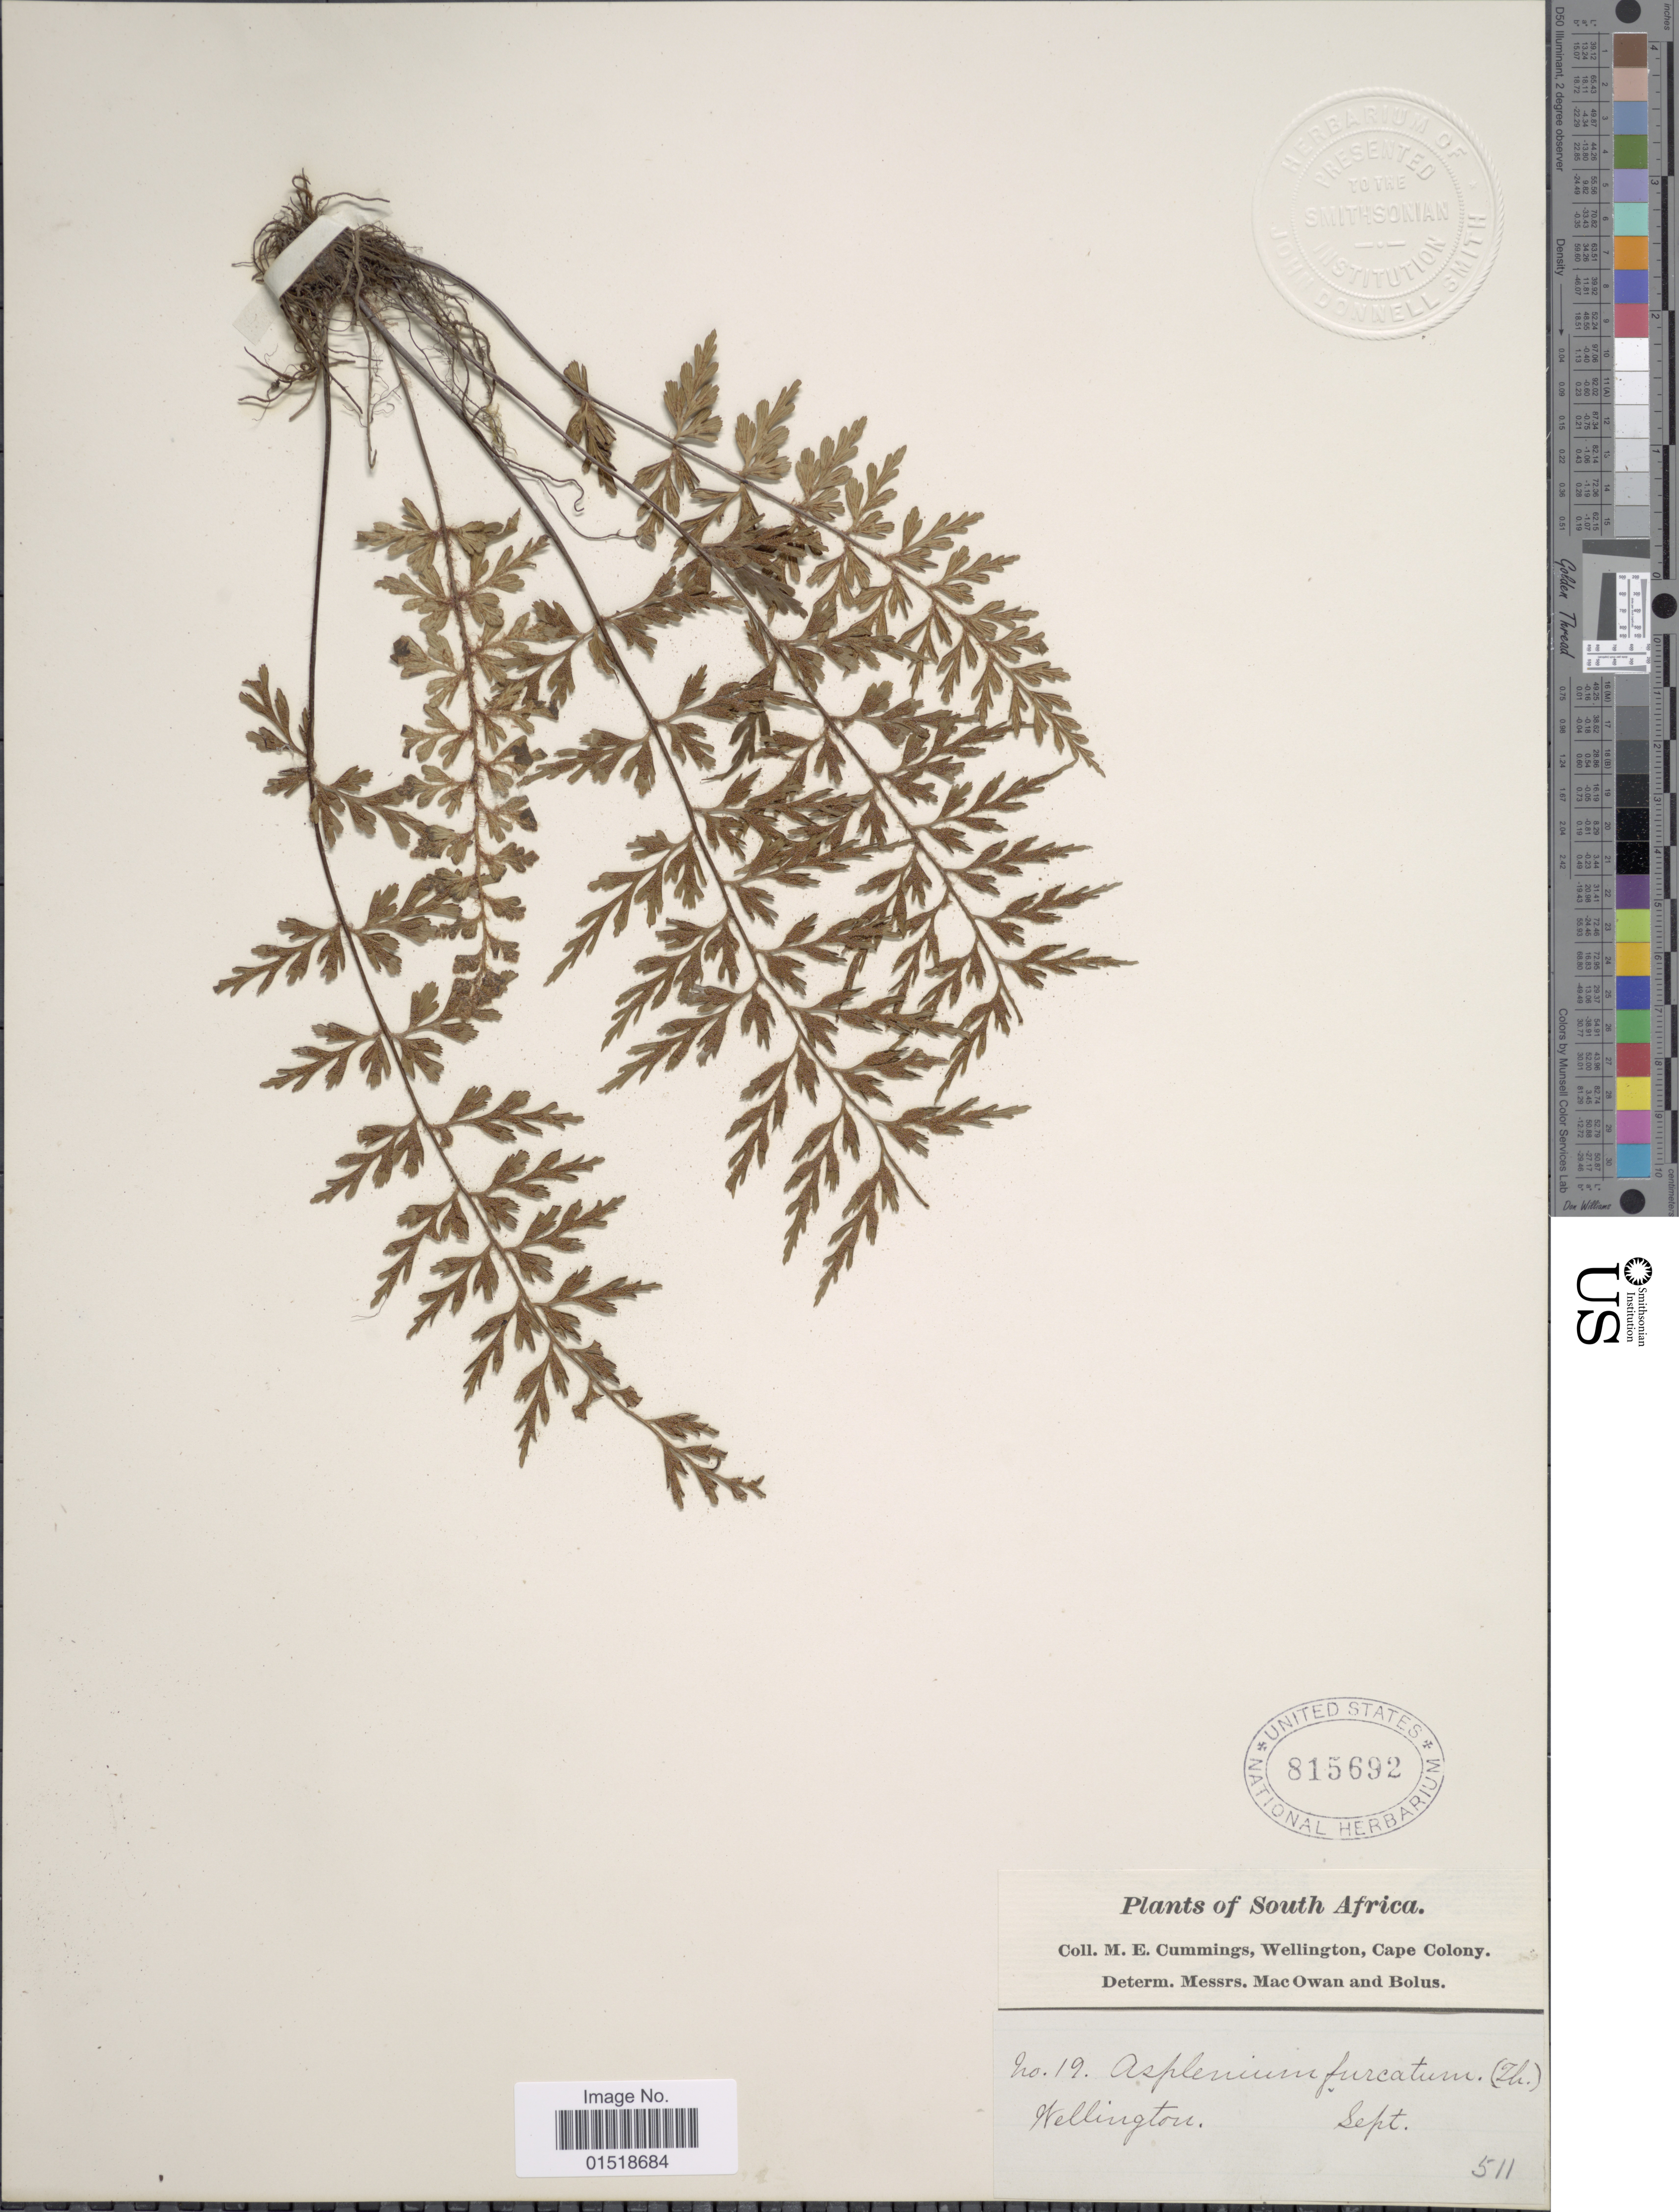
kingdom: Plantae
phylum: Tracheophyta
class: Polypodiopsida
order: Polypodiales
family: Aspleniaceae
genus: Asplenium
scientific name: Asplenium aethiopicum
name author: (Burm. f.) Bech.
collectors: M. E. Cummings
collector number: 19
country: South Africa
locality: Wellington.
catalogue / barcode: US 815692